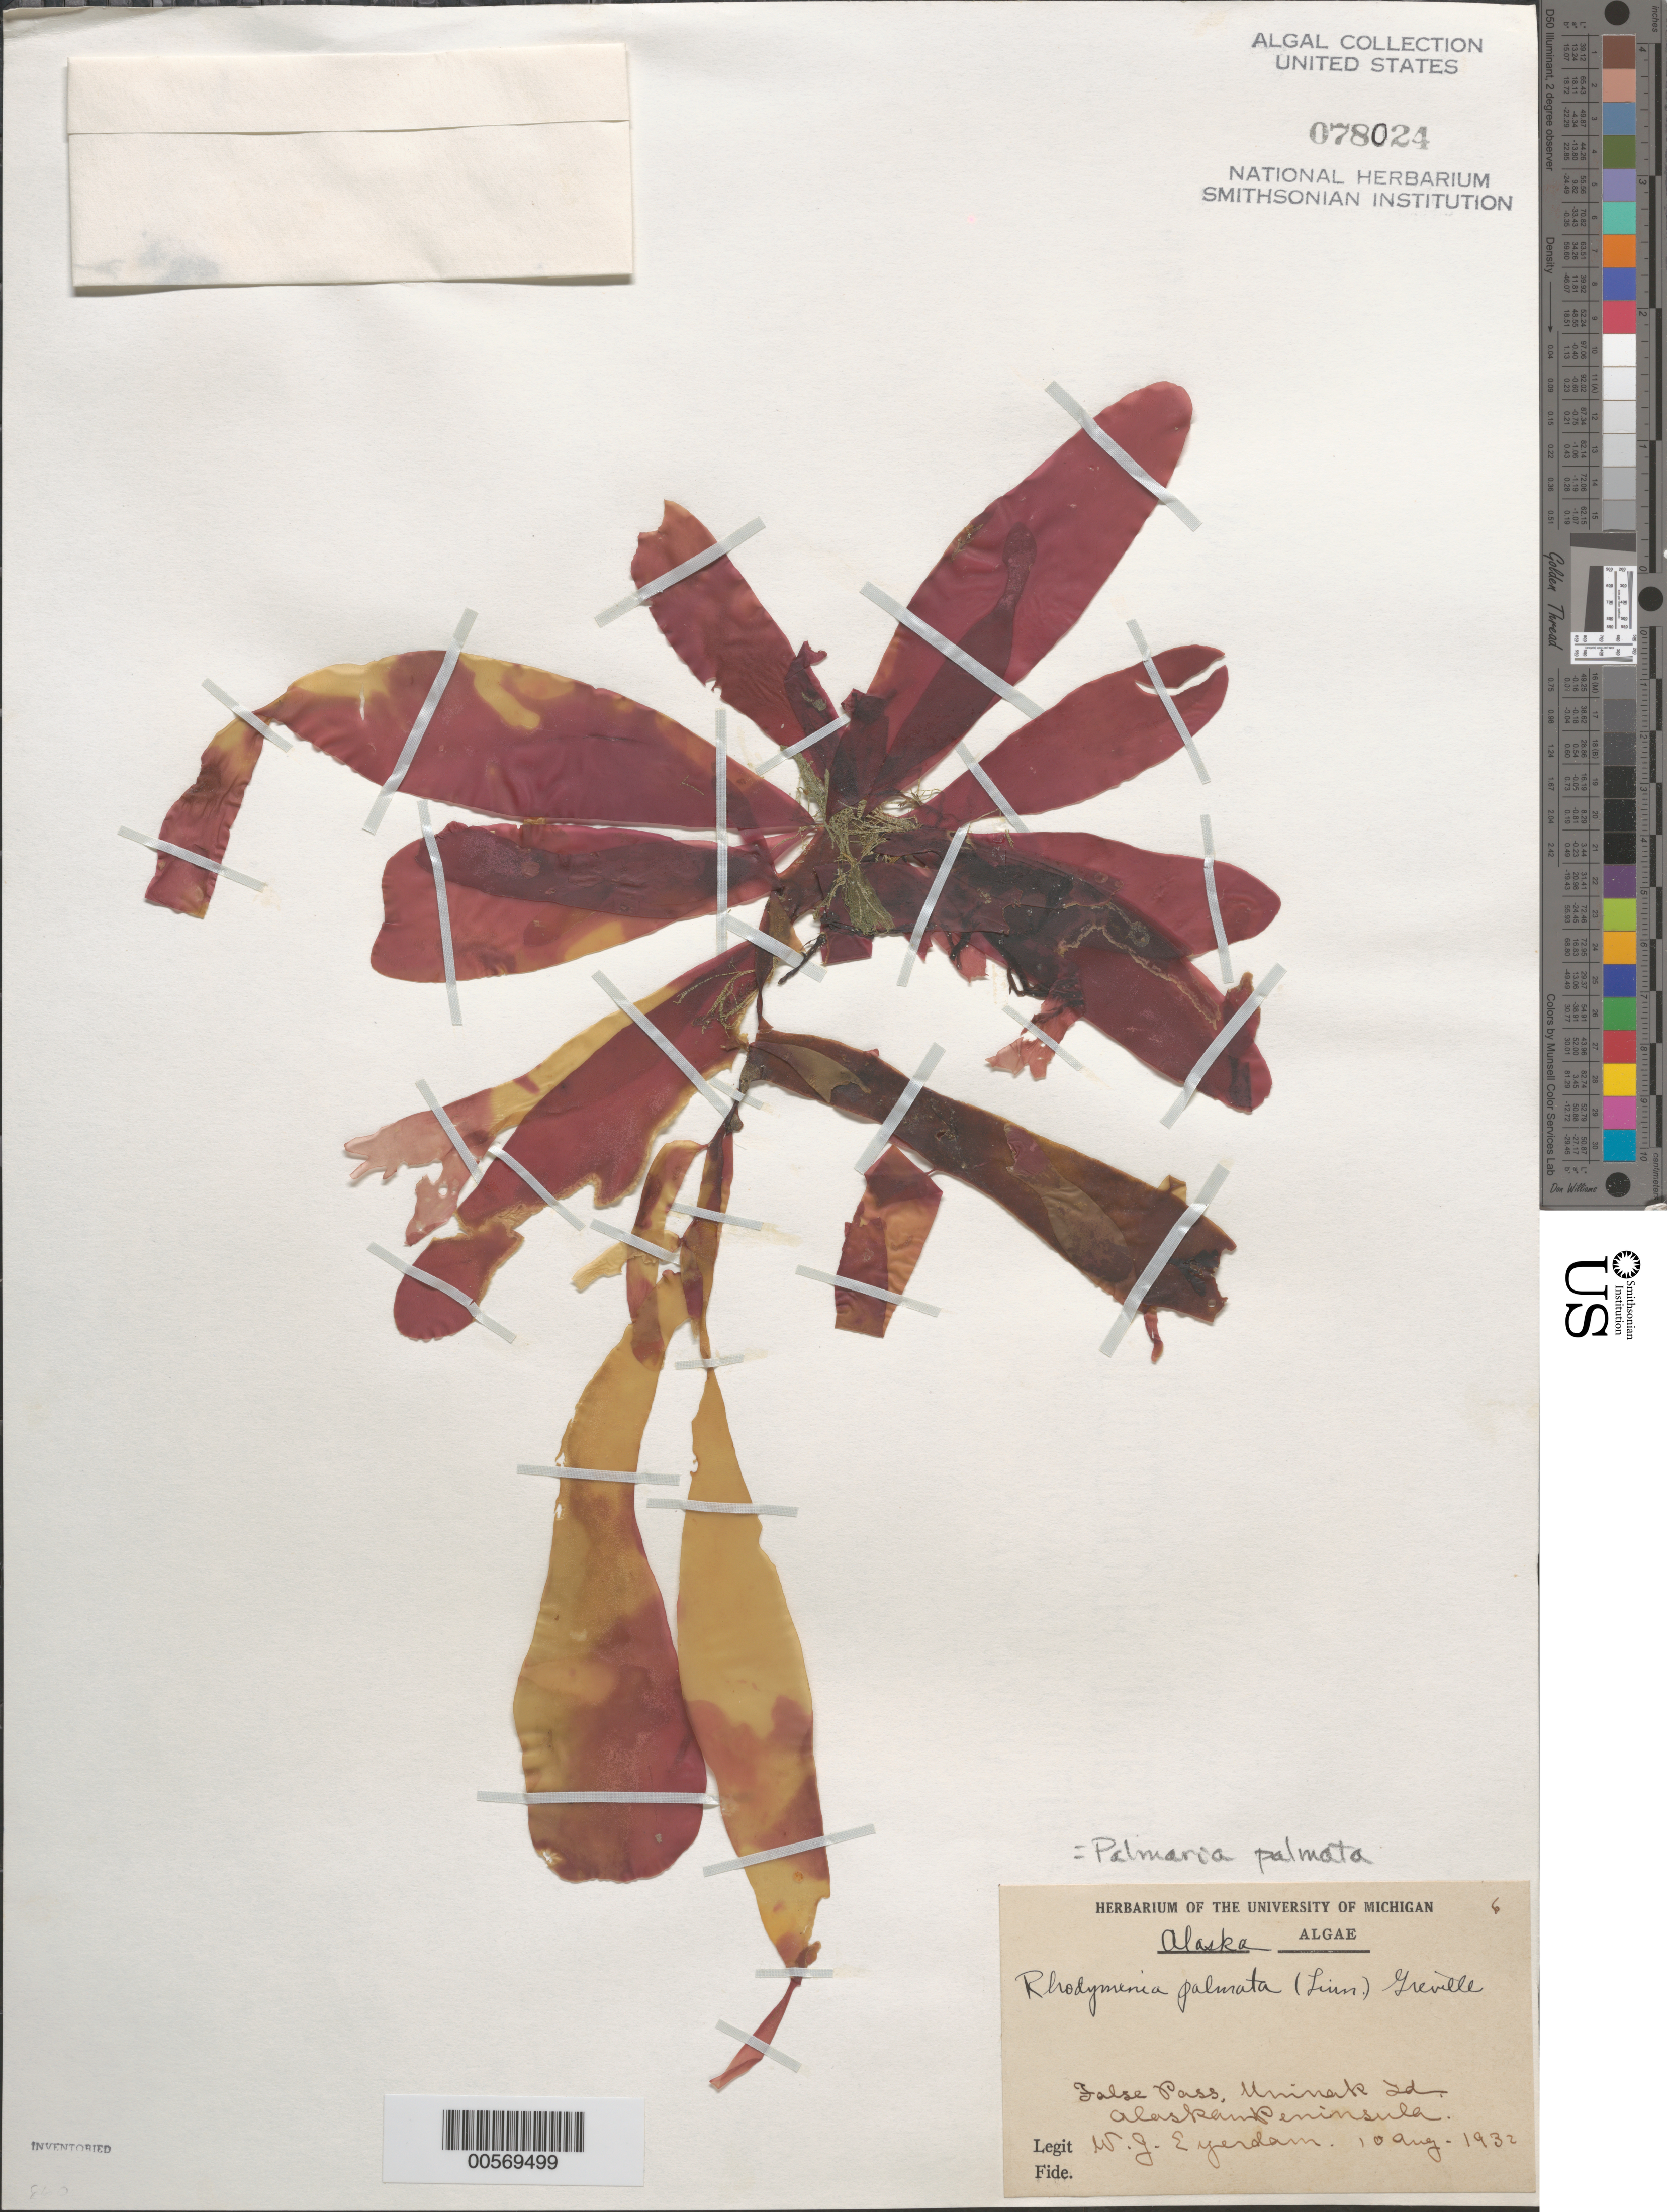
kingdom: Plantae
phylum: Rhodophyta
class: Florideophyceae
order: Palmariales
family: Palmariaceae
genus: Palmaria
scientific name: Palmaria palmata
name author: (L.) F. Weber & D. Mohr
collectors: W. J. Eyerdam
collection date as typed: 10 Aug 1932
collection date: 1932-08-10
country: United States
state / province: Alaska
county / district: Aleutian Islands Division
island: Unimak Island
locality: False Pass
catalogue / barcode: US 78024